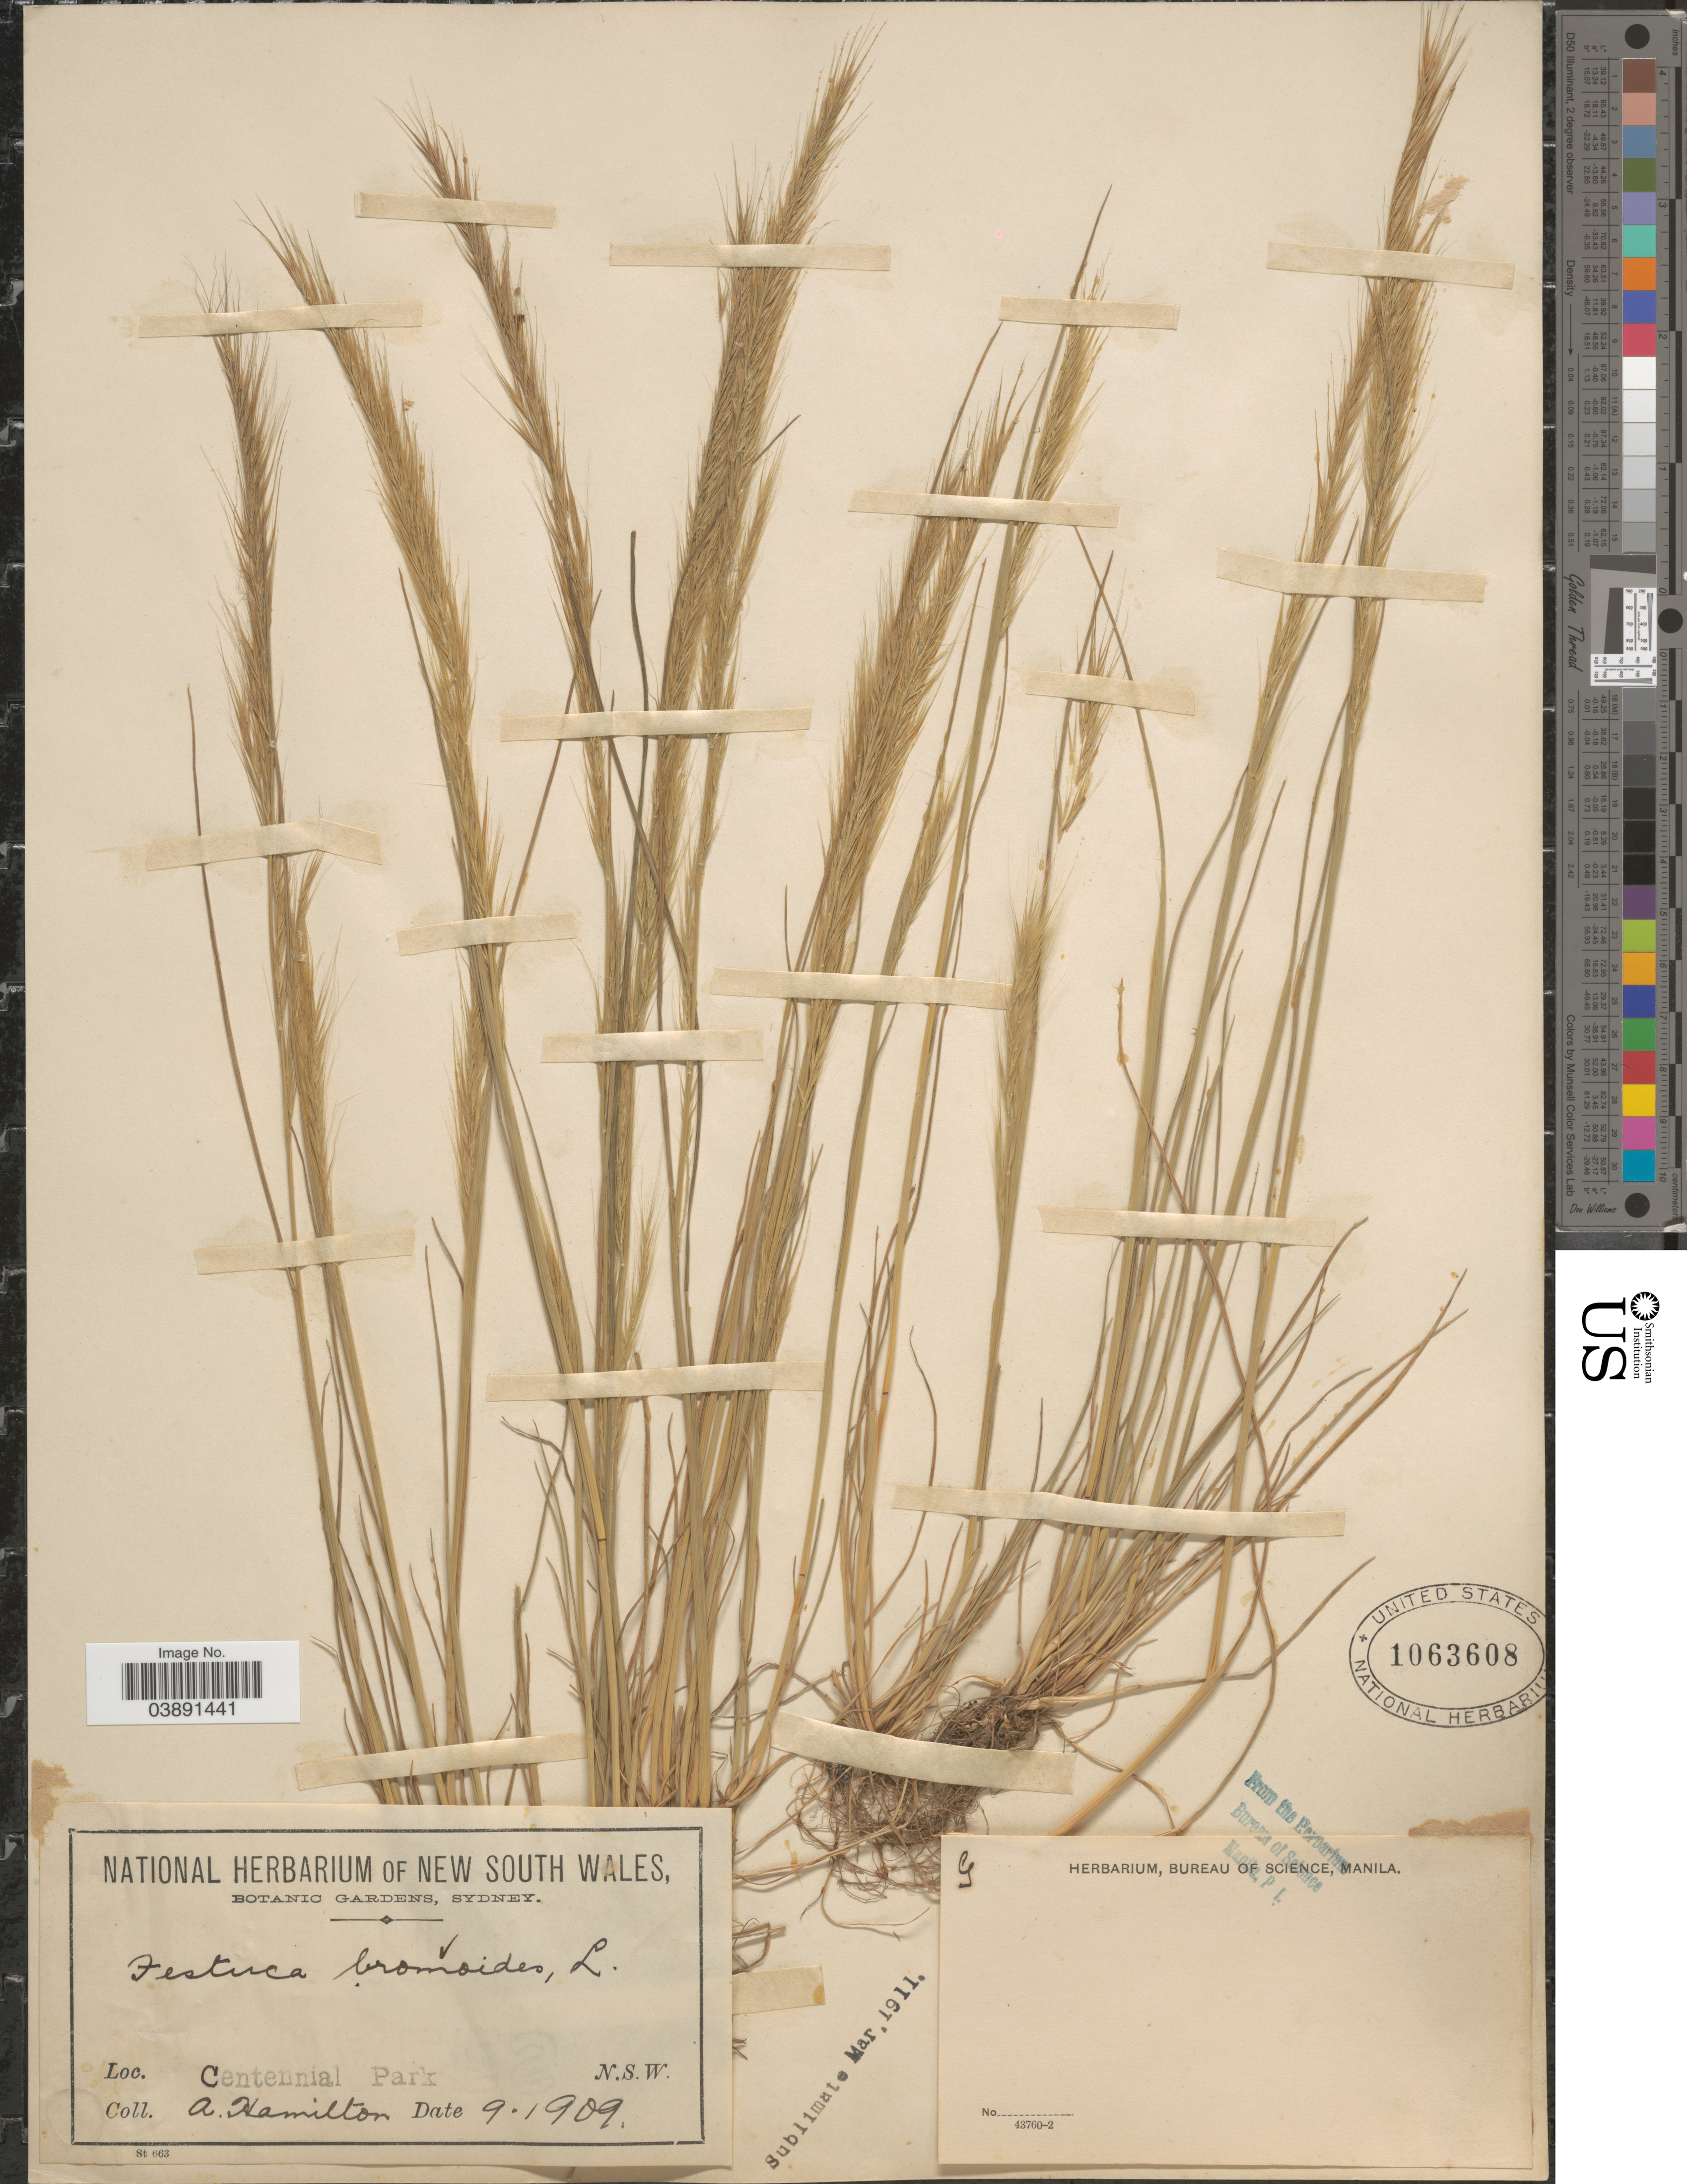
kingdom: Plantae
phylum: Tracheophyta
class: Liliopsida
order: Poales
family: Poaceae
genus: Festuca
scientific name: Festuca bromoides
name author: L.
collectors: A. Hamilton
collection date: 1909-09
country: Australia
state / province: New South Wales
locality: Centennial Park.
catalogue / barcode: US 1063608